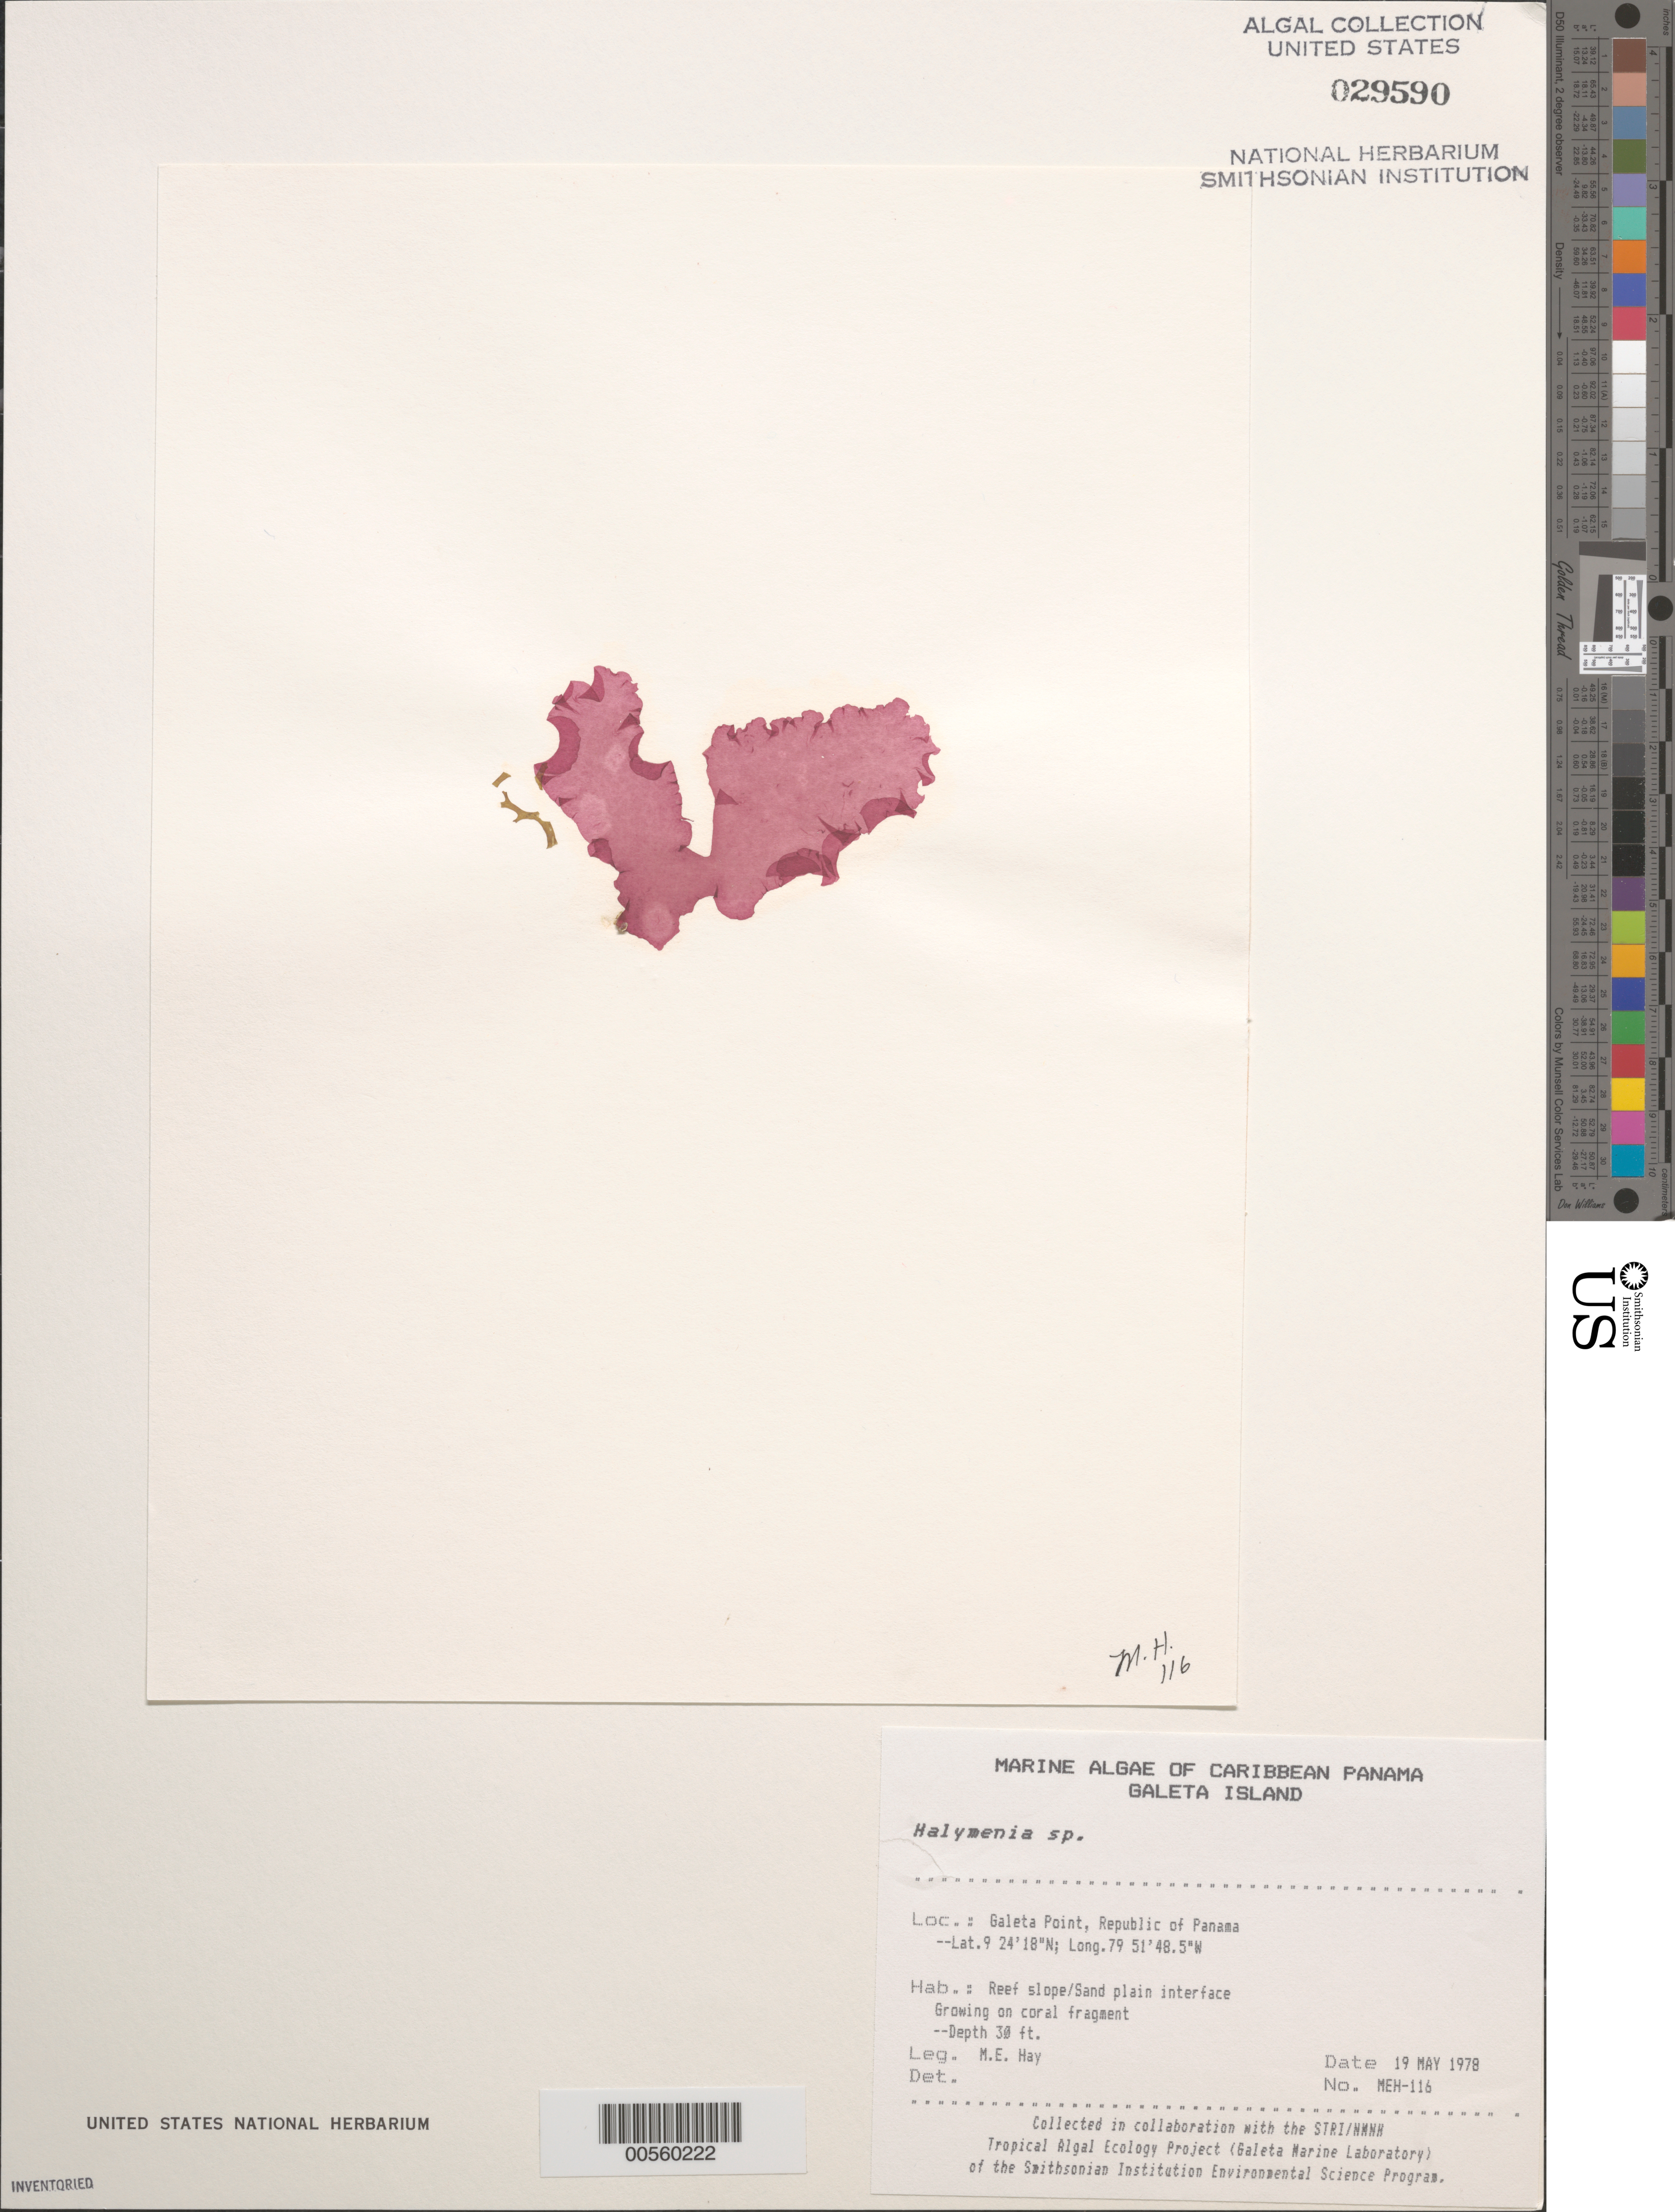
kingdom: Plantae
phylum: Rhodophyta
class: Florideophyceae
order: Halymeniales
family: Halymeniaceae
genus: Halymenia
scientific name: Halymenia sp.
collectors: M. E. Hay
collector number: MEH-116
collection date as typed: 19 May 1978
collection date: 1978-05-19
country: Panama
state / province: Colón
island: Galeta Island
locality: Galeta Point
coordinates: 9 24' 18" N, 79 51' 48.5" W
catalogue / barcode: US 29590